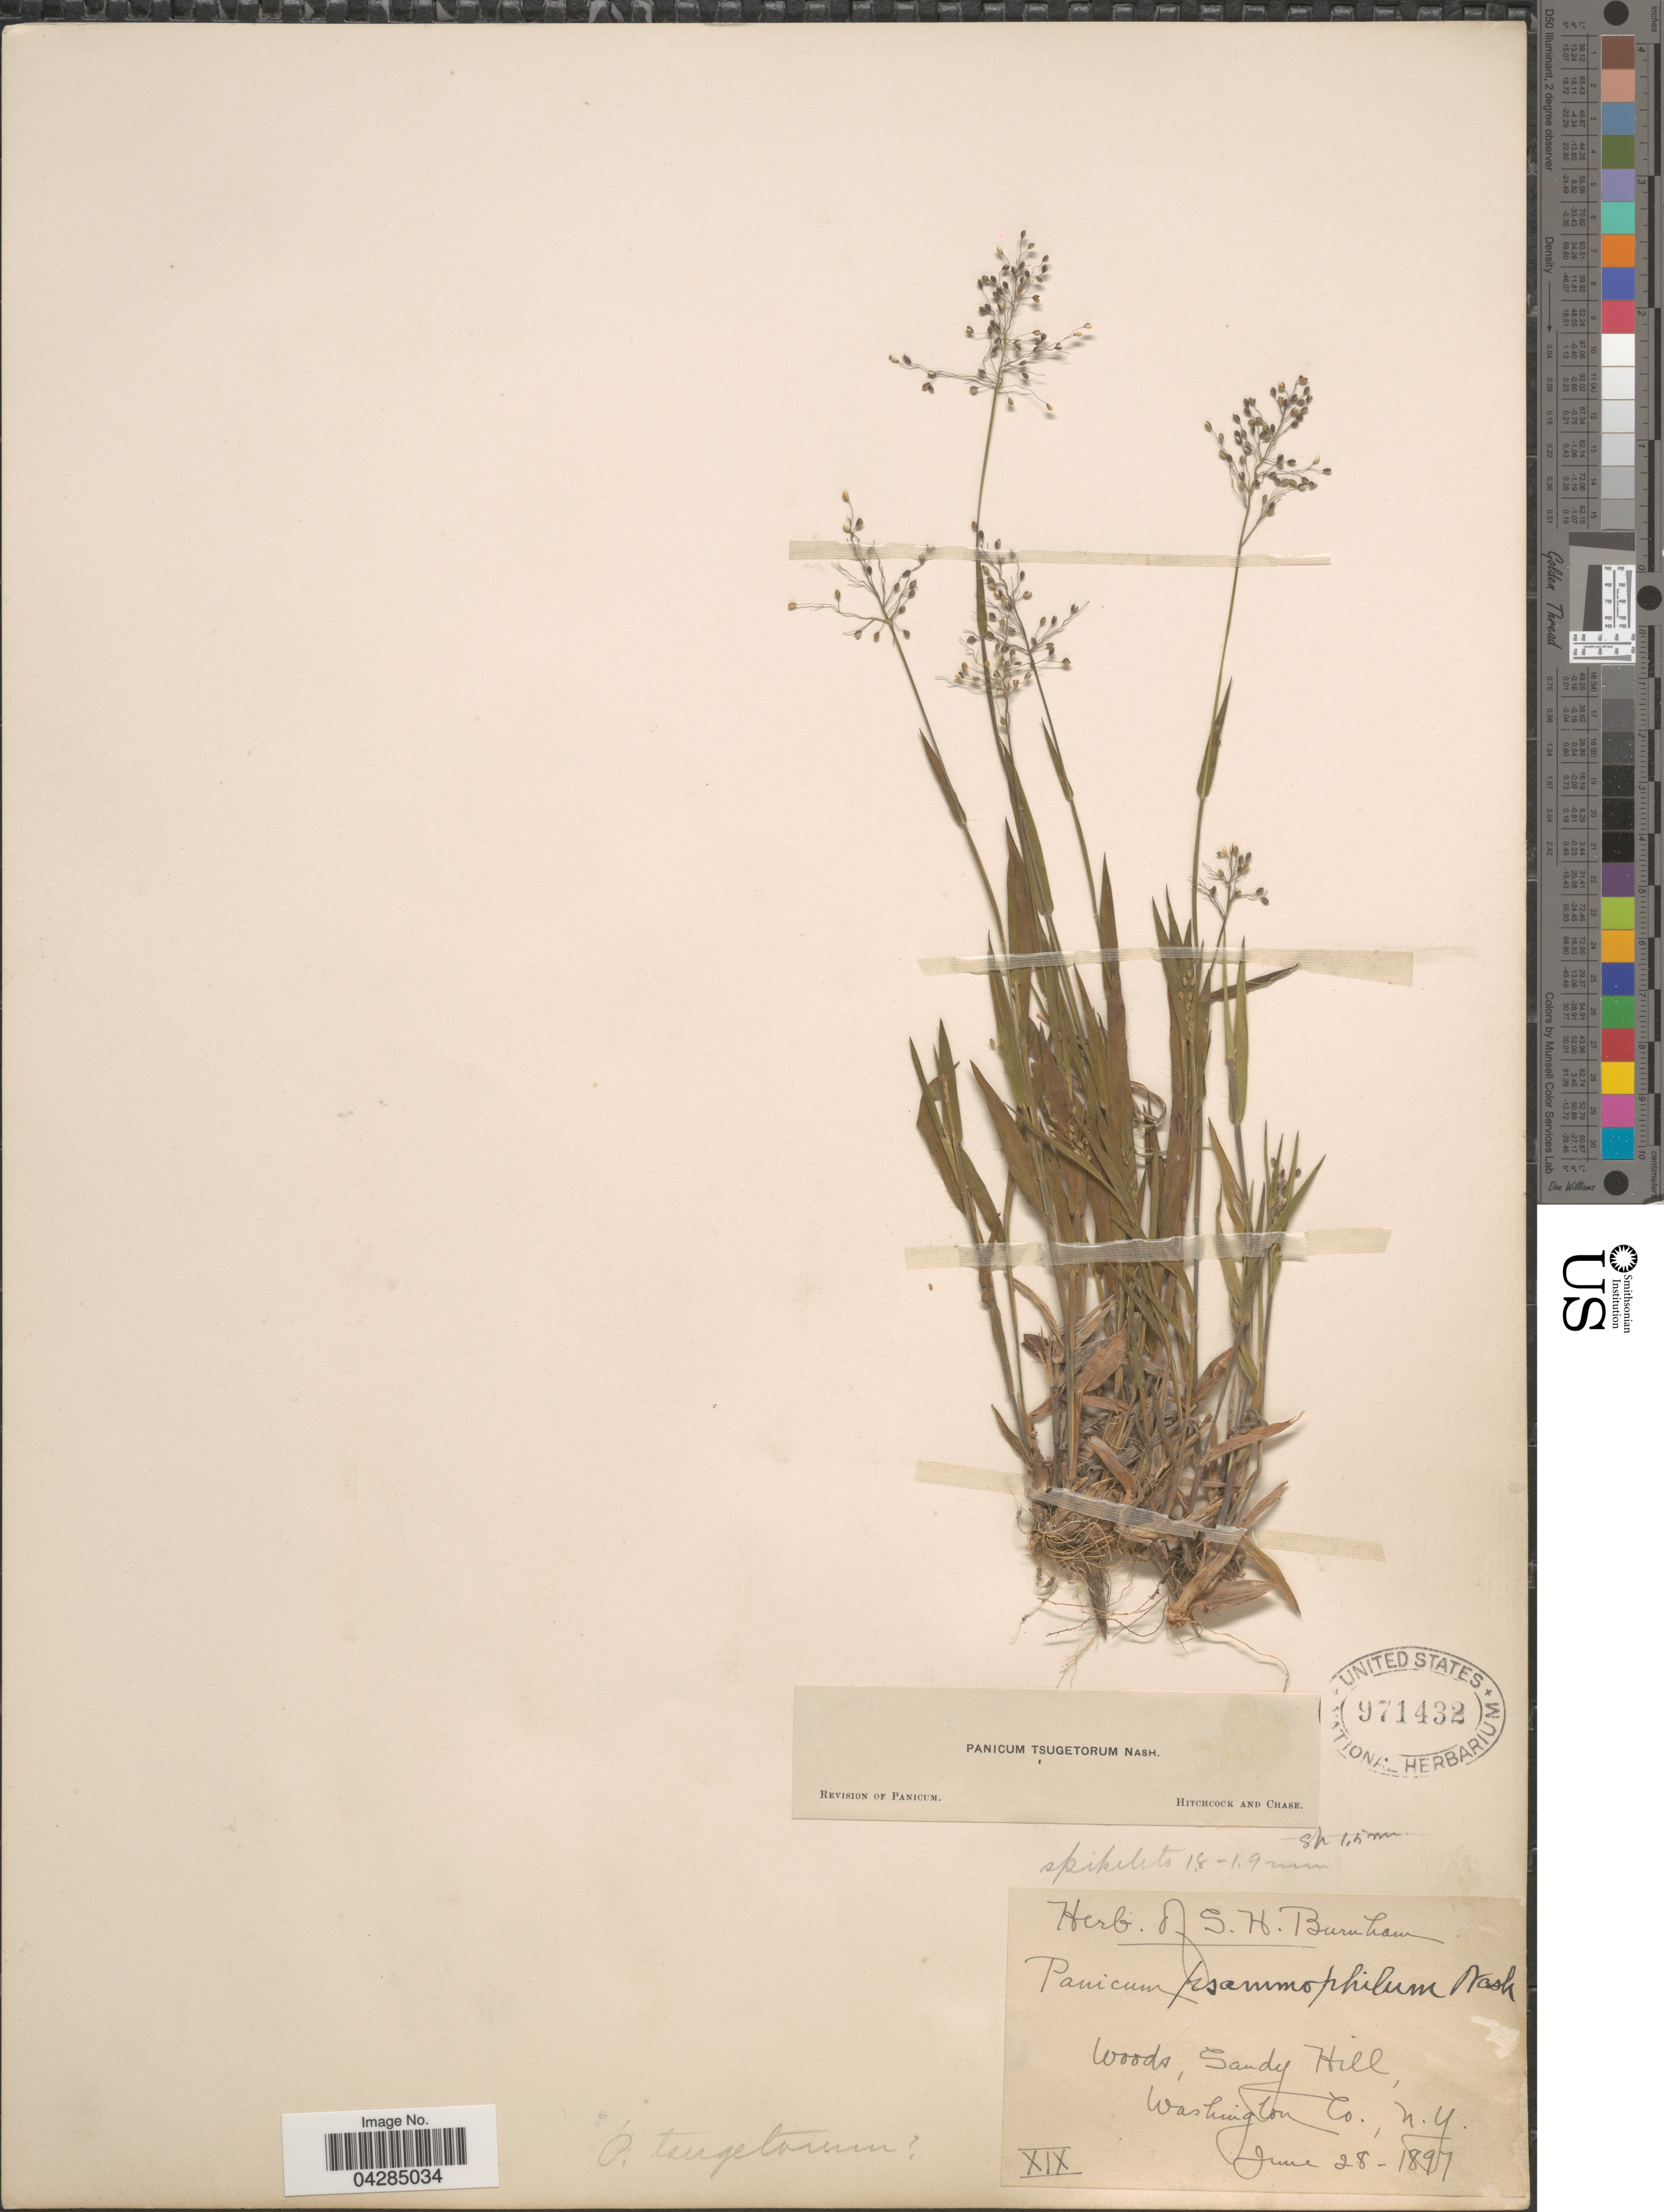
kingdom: Plantae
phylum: Tracheophyta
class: Liliopsida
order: Poales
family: Poaceae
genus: Dichanthelium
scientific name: Dichanthelium portoricense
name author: (Desv. ex Ham.) B.F. Hansen & Wunderlin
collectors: ex herb. S.H. Burnham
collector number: XIX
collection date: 1897-06-28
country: United States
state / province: New York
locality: Woods, Sandy Hill, Washington Co.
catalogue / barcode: US 971432